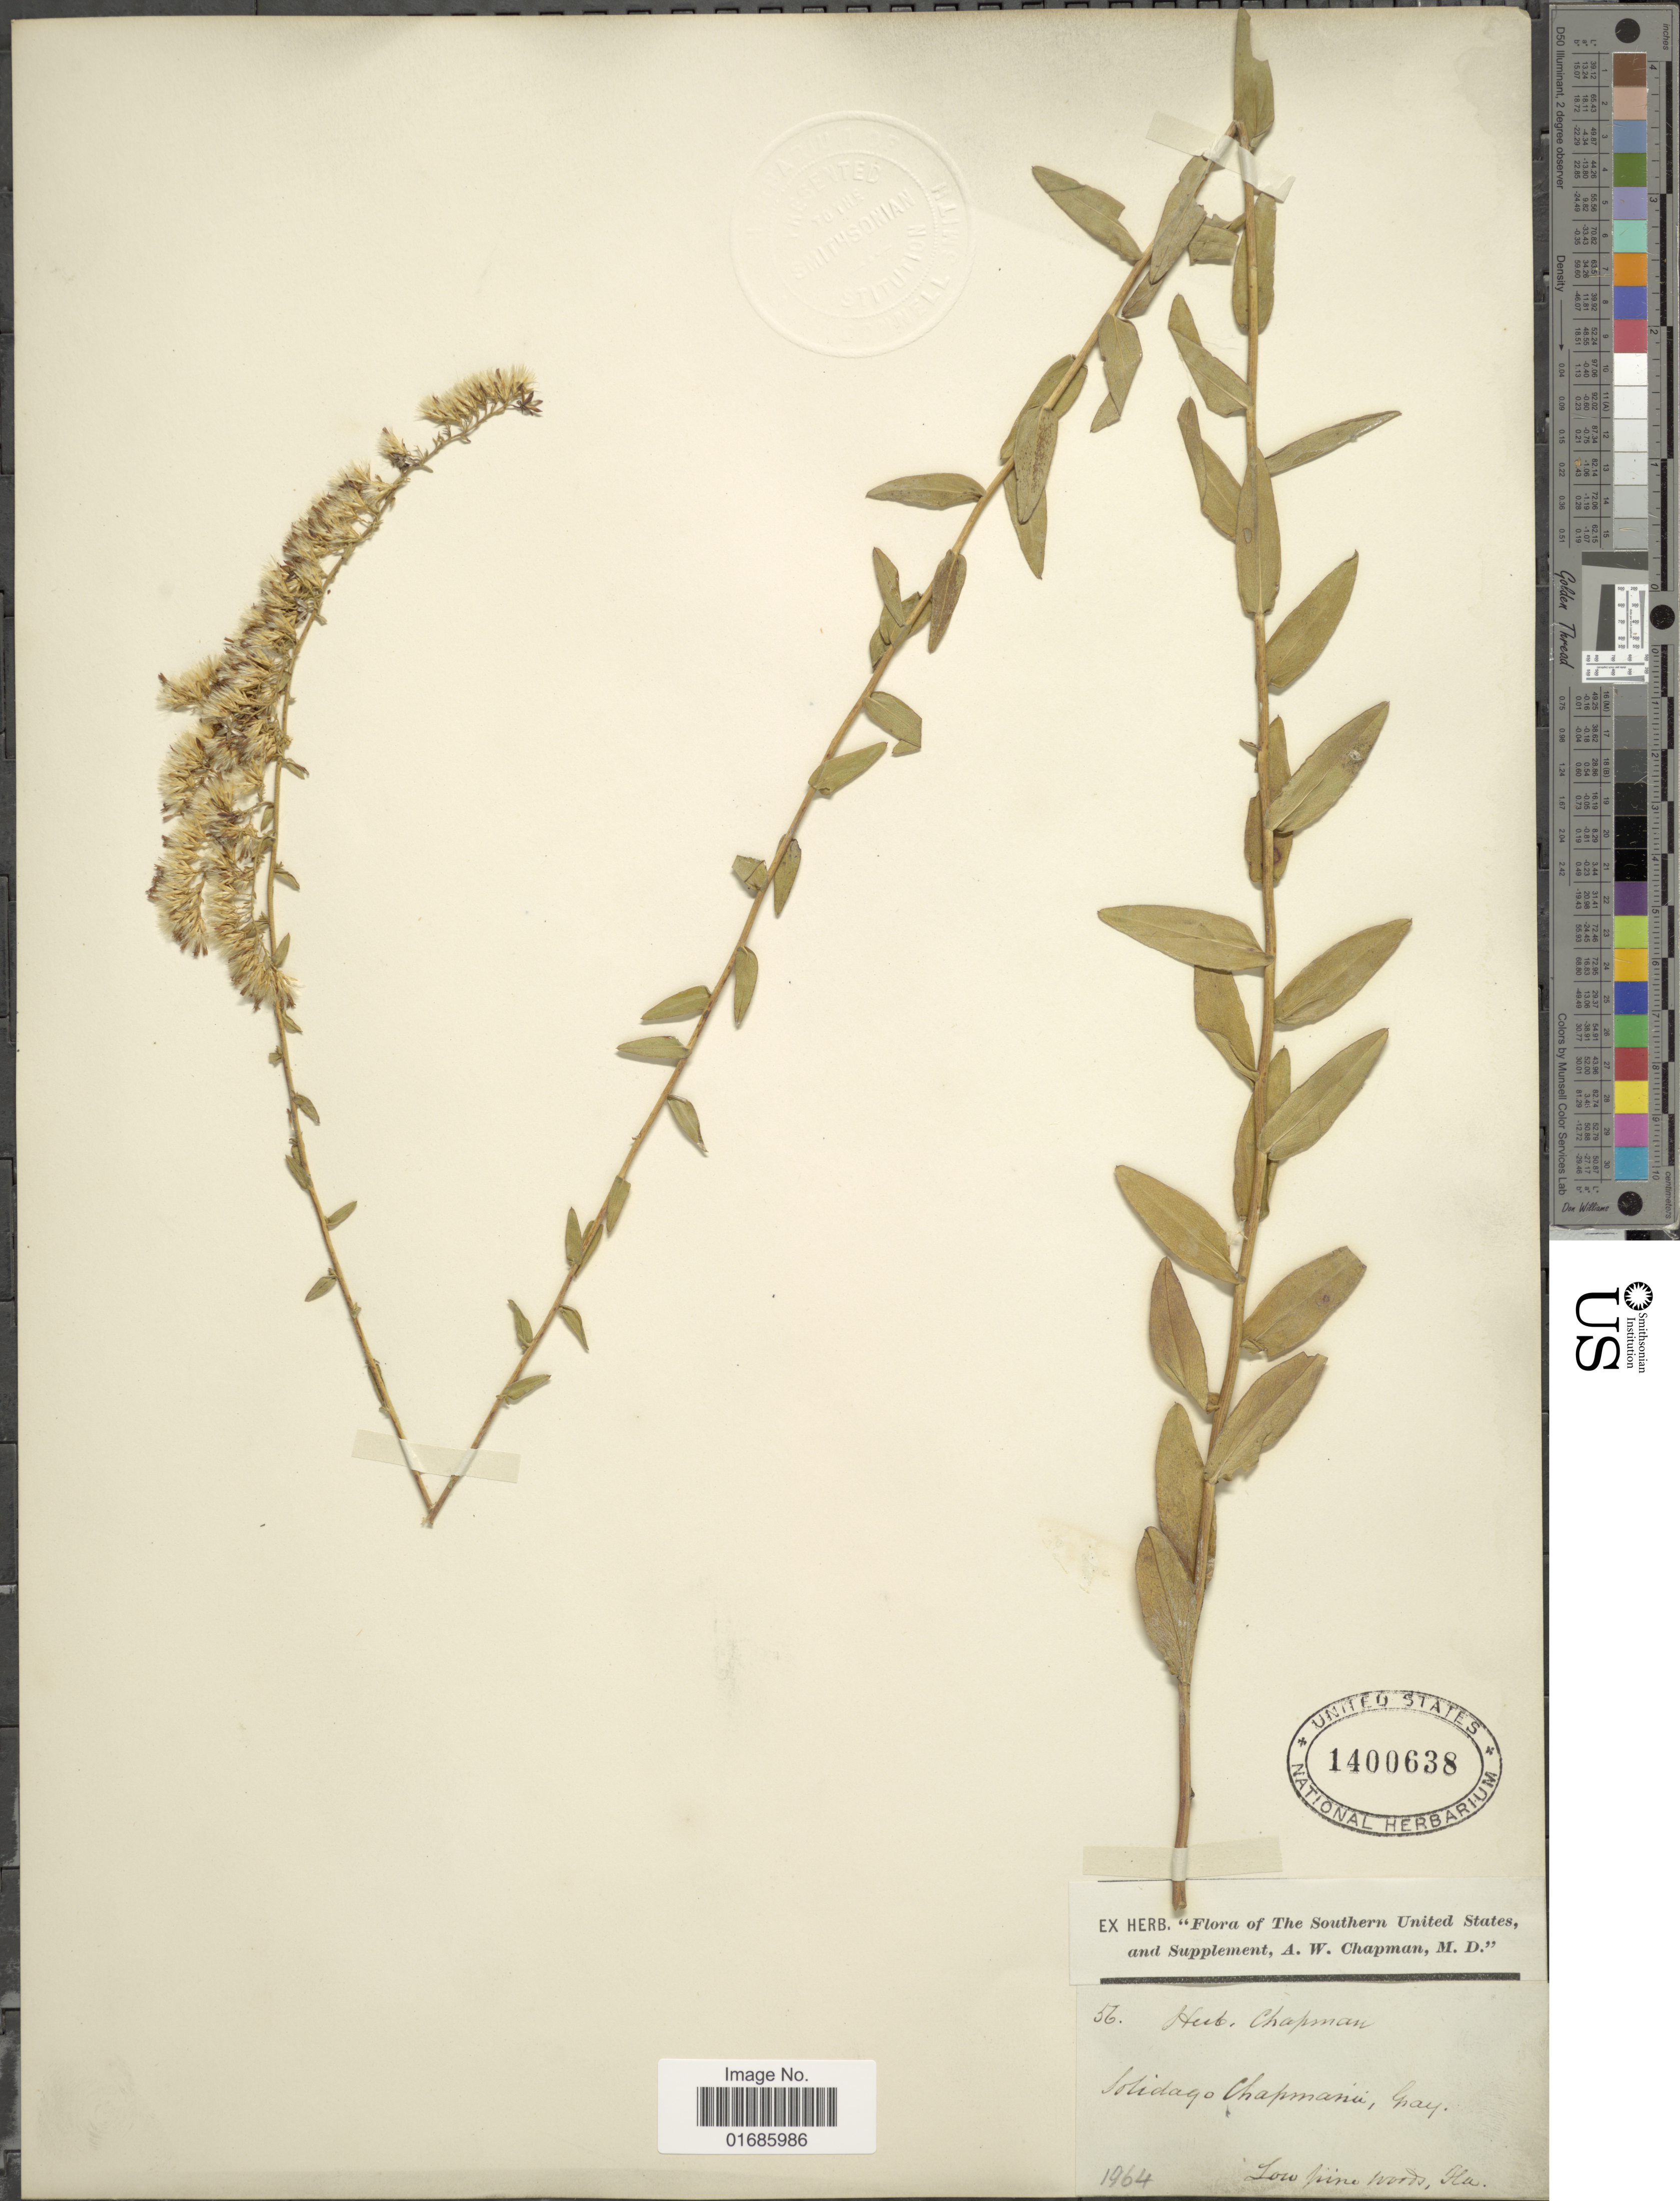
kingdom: Plantae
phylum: Tracheophyta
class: Magnoliopsida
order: Asterales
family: Asteraceae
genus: Solidago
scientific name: Solidago chapmanii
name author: Torr. & A. Gray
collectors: A. W. Chapman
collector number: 56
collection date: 1964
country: United States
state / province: Florida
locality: Southern United States, Fla.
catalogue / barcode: US 1400638